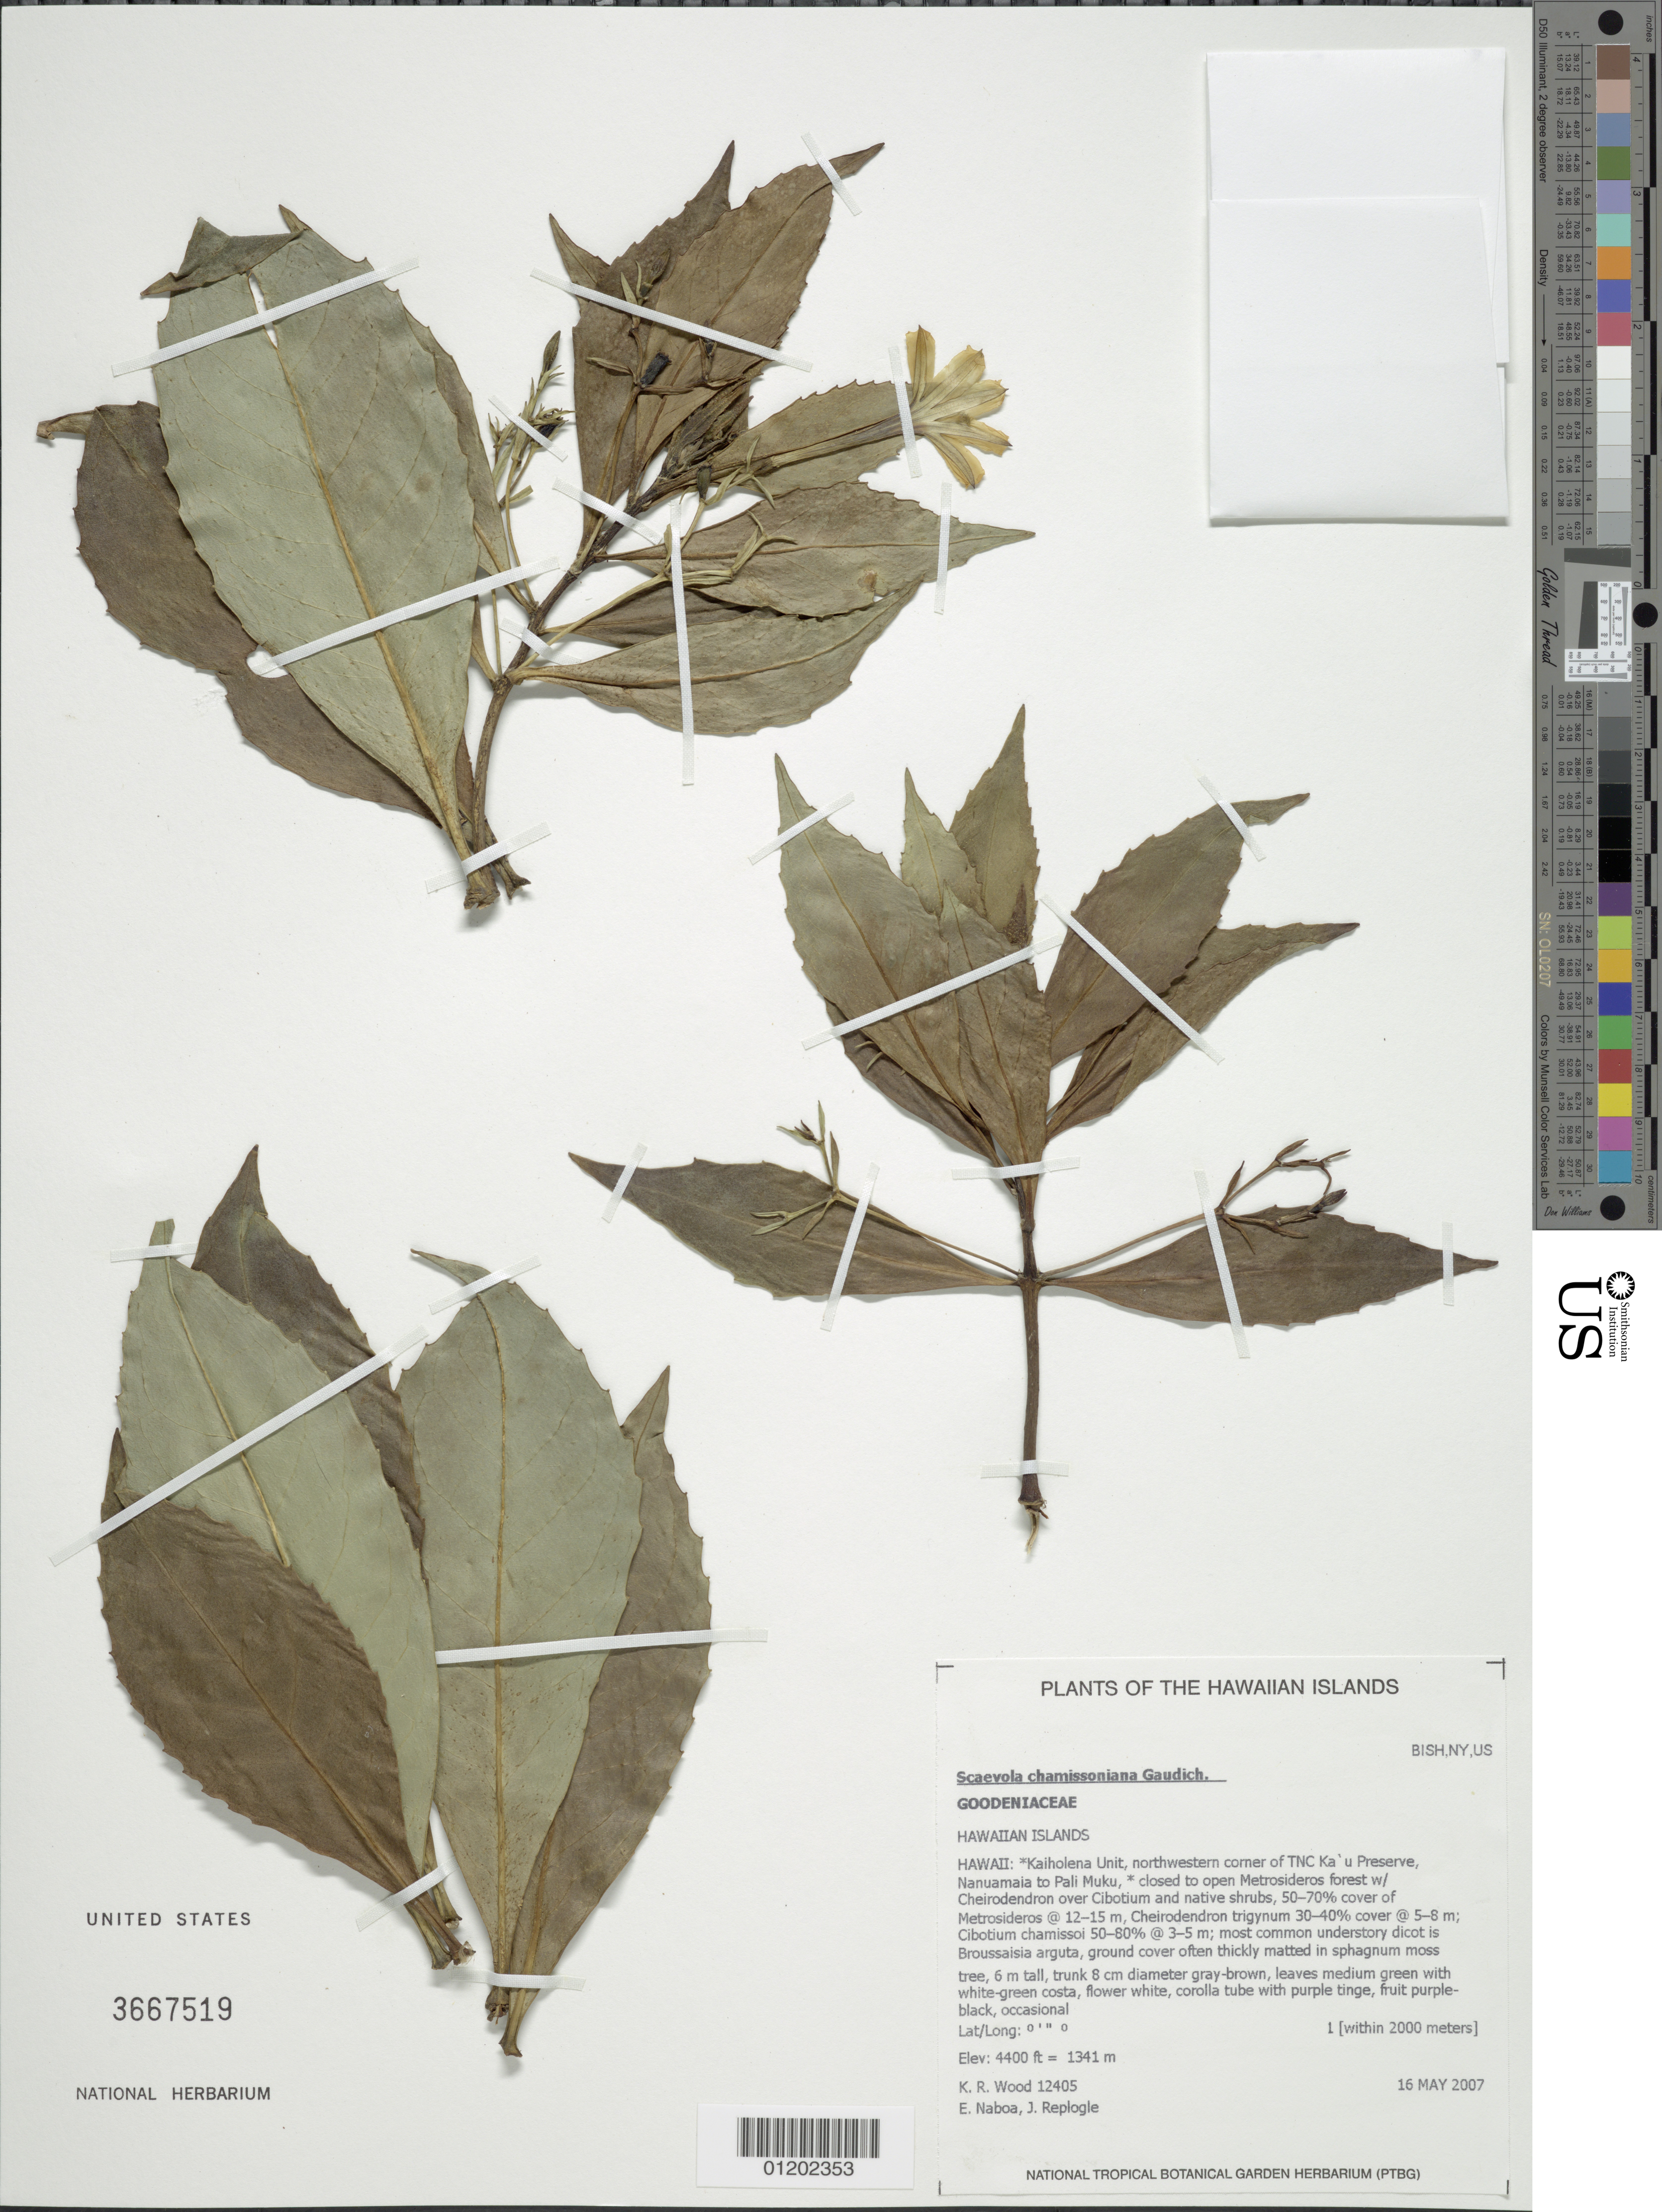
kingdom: Plantae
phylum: Tracheophyta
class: Magnoliopsida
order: Asterales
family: Goodeniaceae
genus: Scaevola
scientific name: Scaevola chamissoniana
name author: Gaudich.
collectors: K. R. Wood, E. Naboa & J. Replogle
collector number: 12405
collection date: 2007-05-16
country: United States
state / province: Hawaii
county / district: Hawaii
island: Hawaii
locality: Kaiholena Unit, northwestern corner of TNC Ka'u Preserve, Nanuamaia to Pali Muku.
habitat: Open forest.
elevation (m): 1341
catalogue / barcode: US 3667519